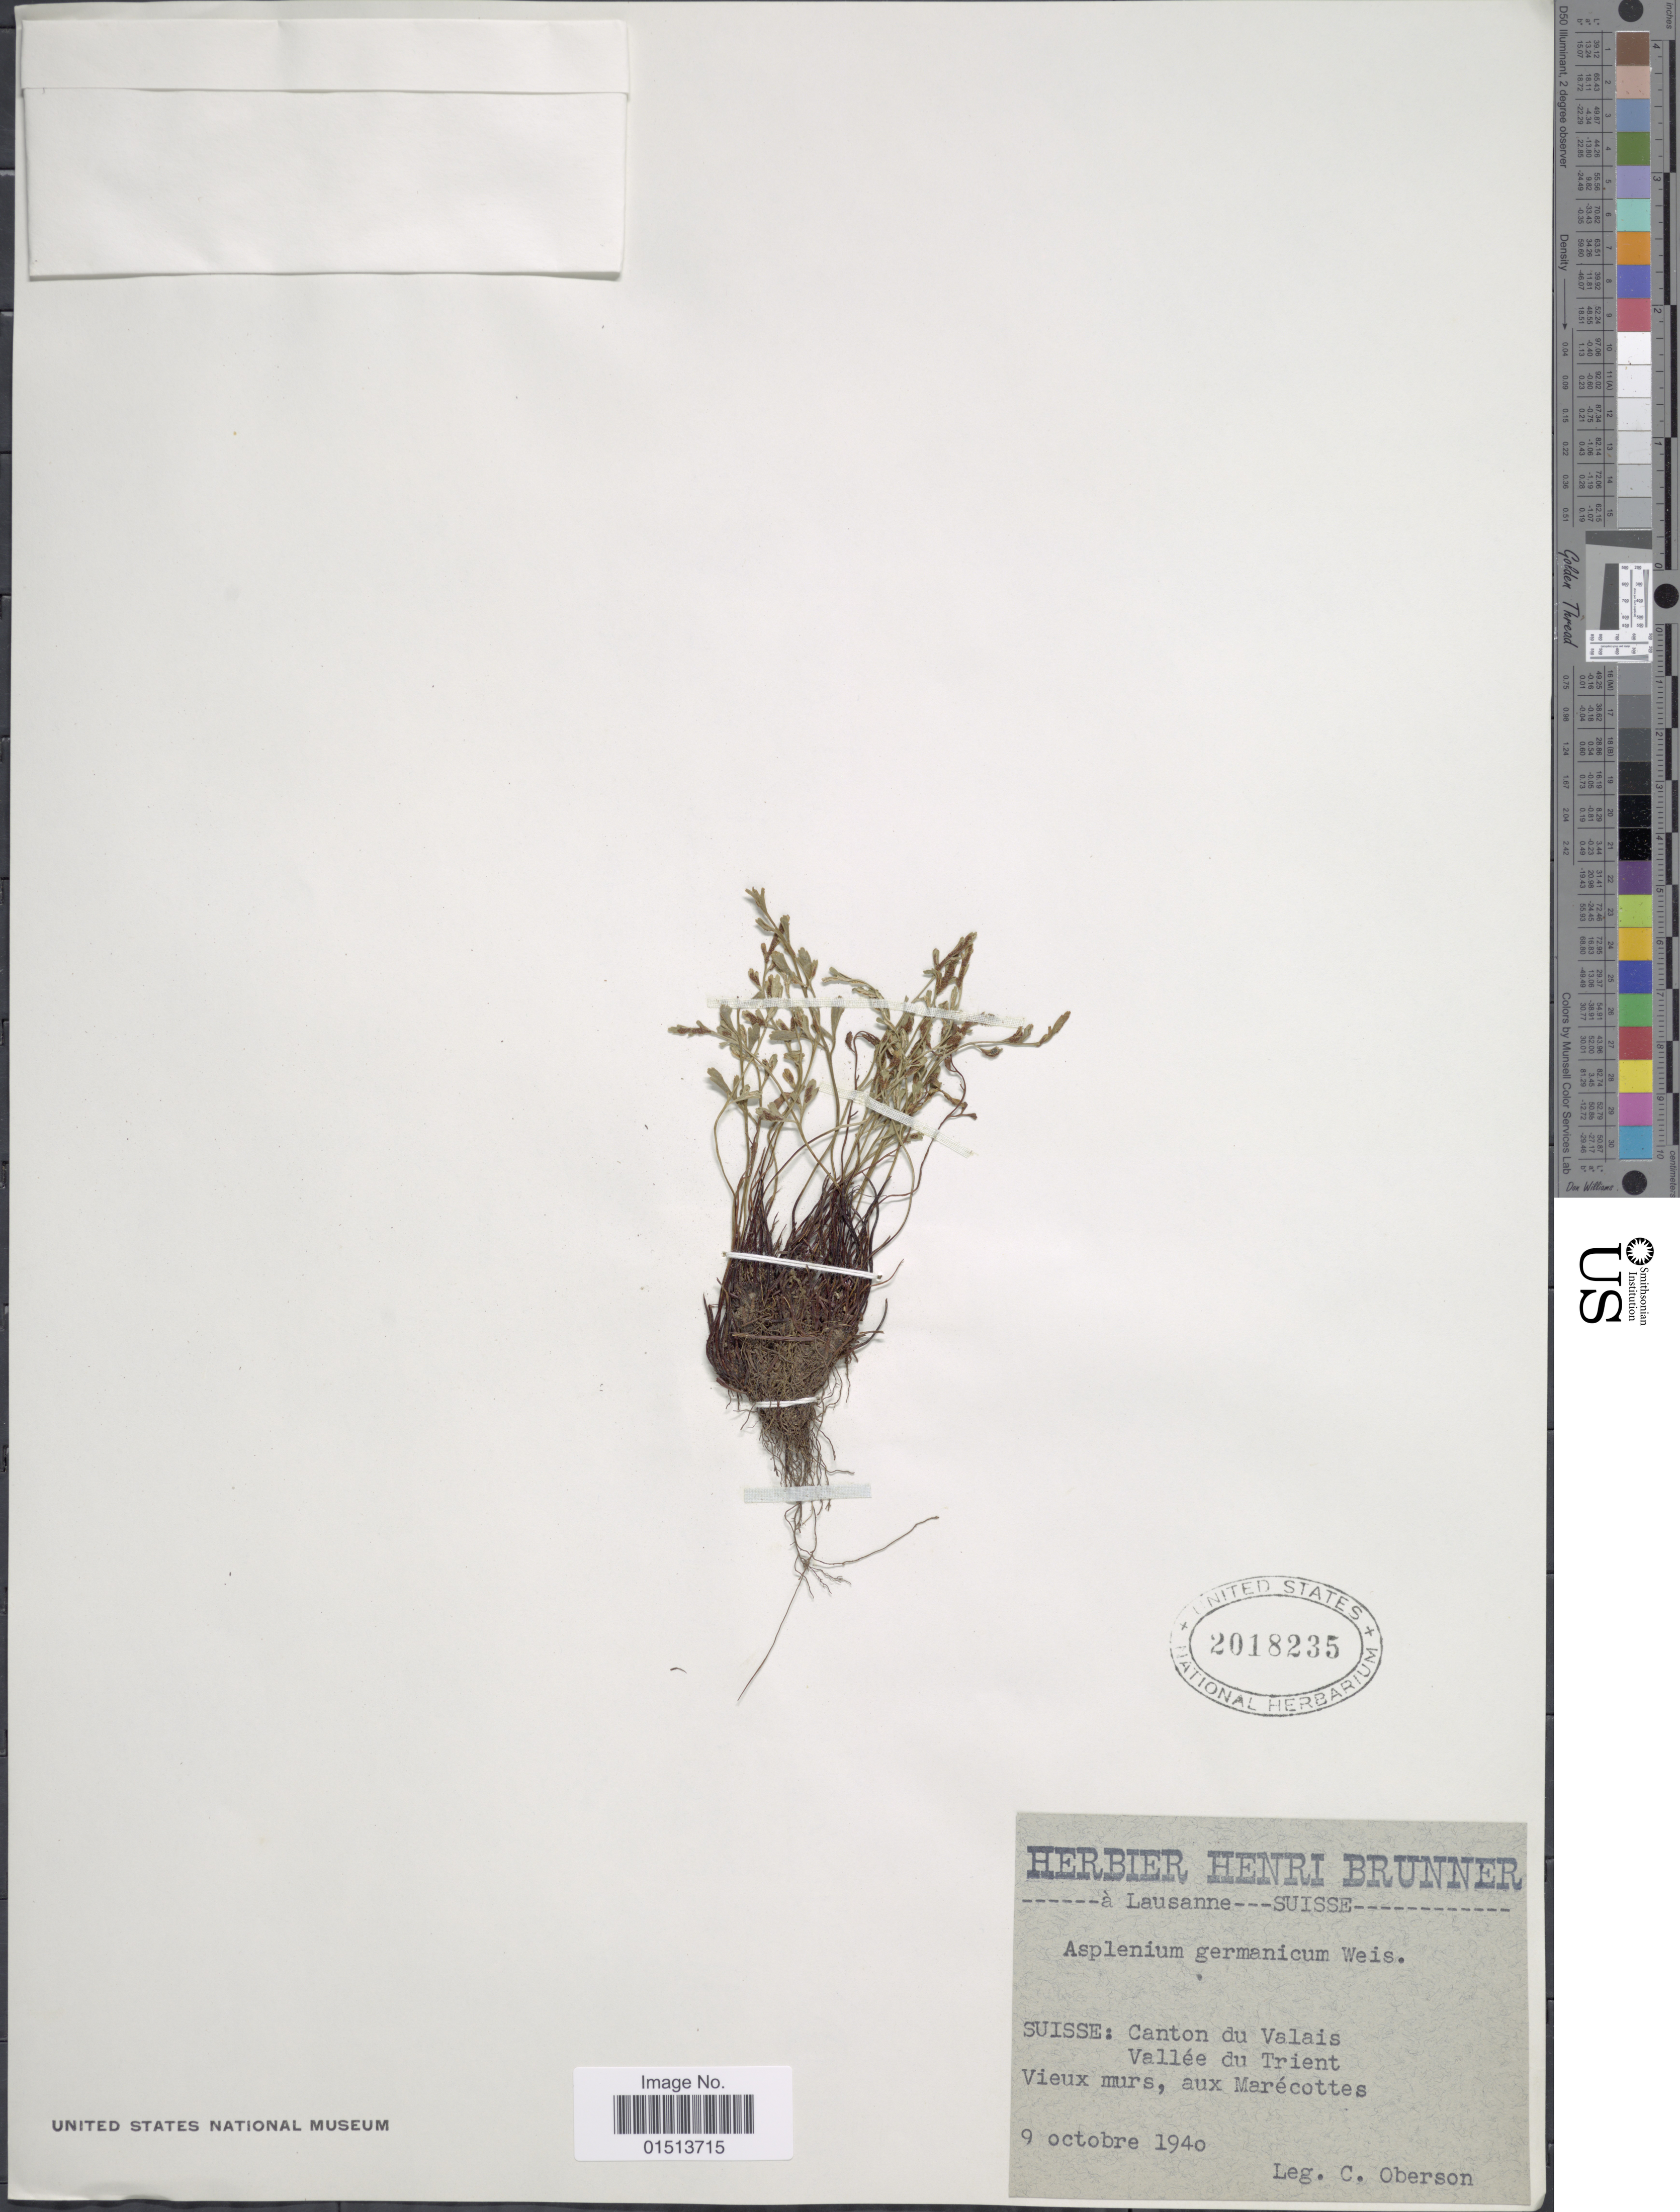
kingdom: Plantae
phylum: Tracheophyta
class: Polypodiopsida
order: Polypodiales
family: Aspleniaceae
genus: Asplenium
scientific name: Asplenium alternifolium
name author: Jacq.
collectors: C. Oberson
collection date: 1940-10-09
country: Switzerland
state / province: Valais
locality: Canton du Valais, Vallée du Trient, Vieux murs, aux Marécottes.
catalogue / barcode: US 2018235